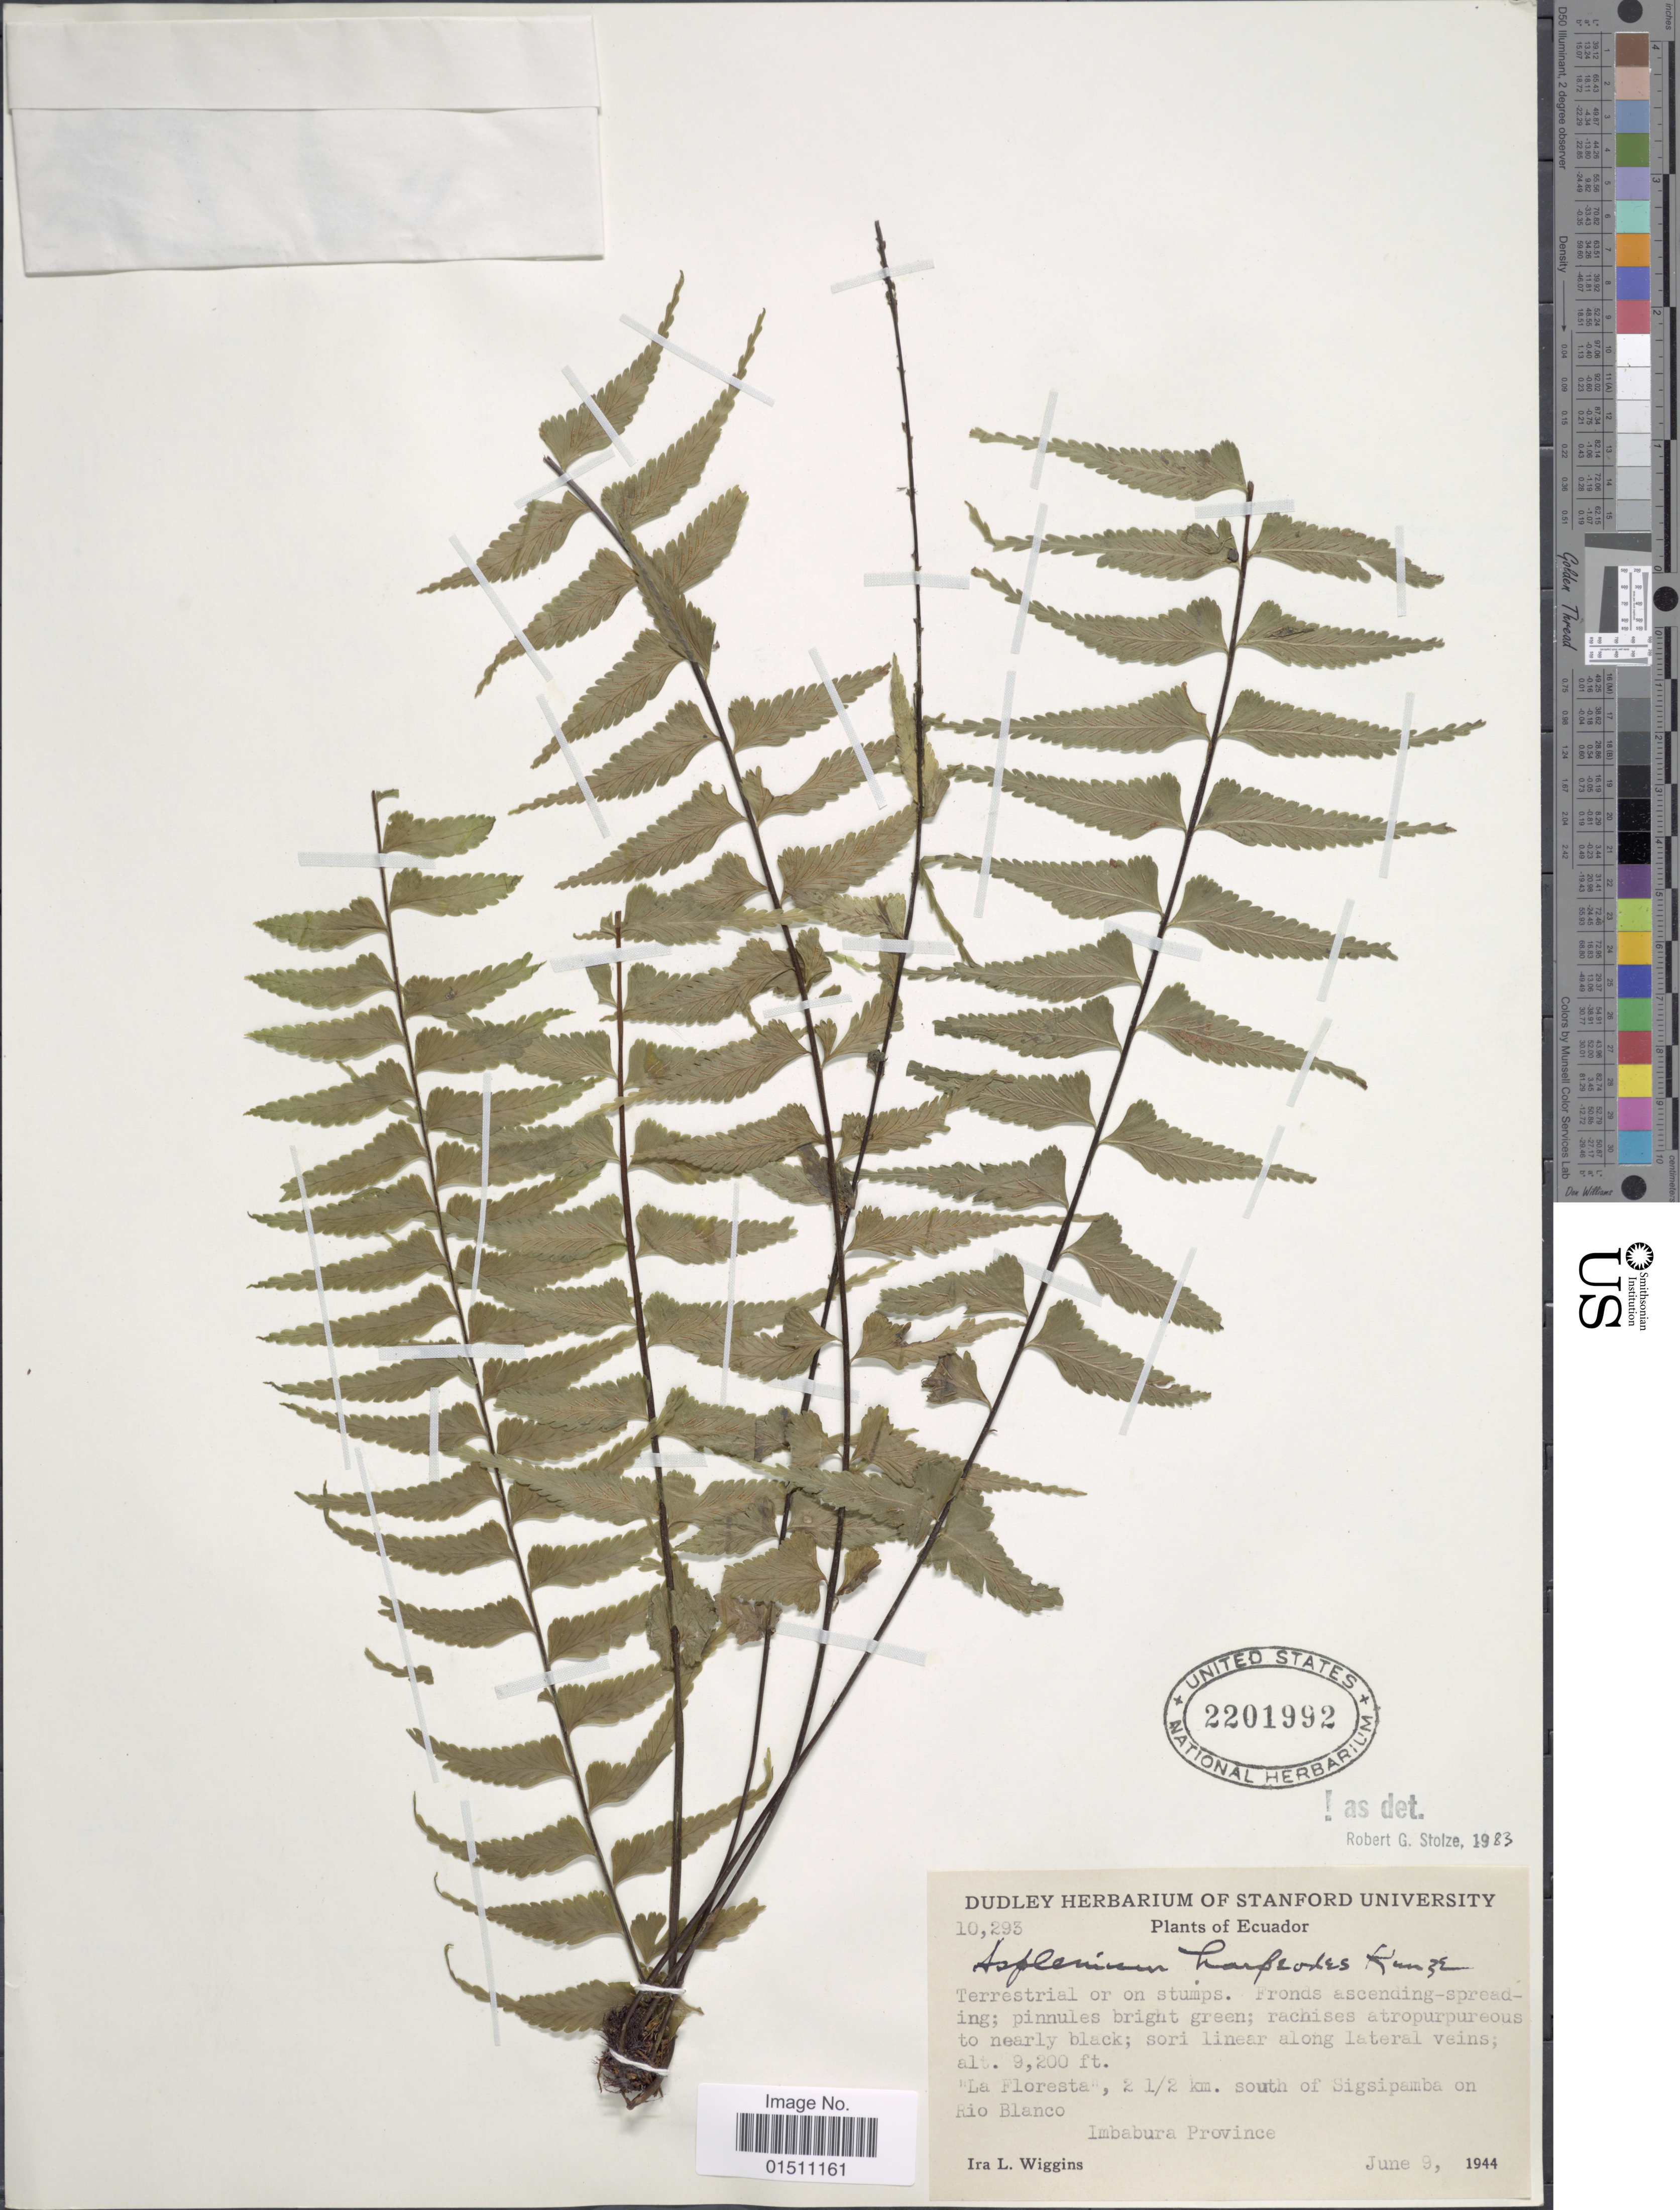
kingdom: Plantae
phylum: Tracheophyta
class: Polypodiopsida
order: Polypodiales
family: Aspleniaceae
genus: Asplenium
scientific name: Asplenium harpeodes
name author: Kunze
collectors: I. L. Wiggins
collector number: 10293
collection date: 1944-06-09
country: Ecuador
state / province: Imbabura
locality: Ecuador, "La Floresta", 2 1/2 km. south of Sigsipamba on Rio Blanco.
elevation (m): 2804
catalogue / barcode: US 2201992